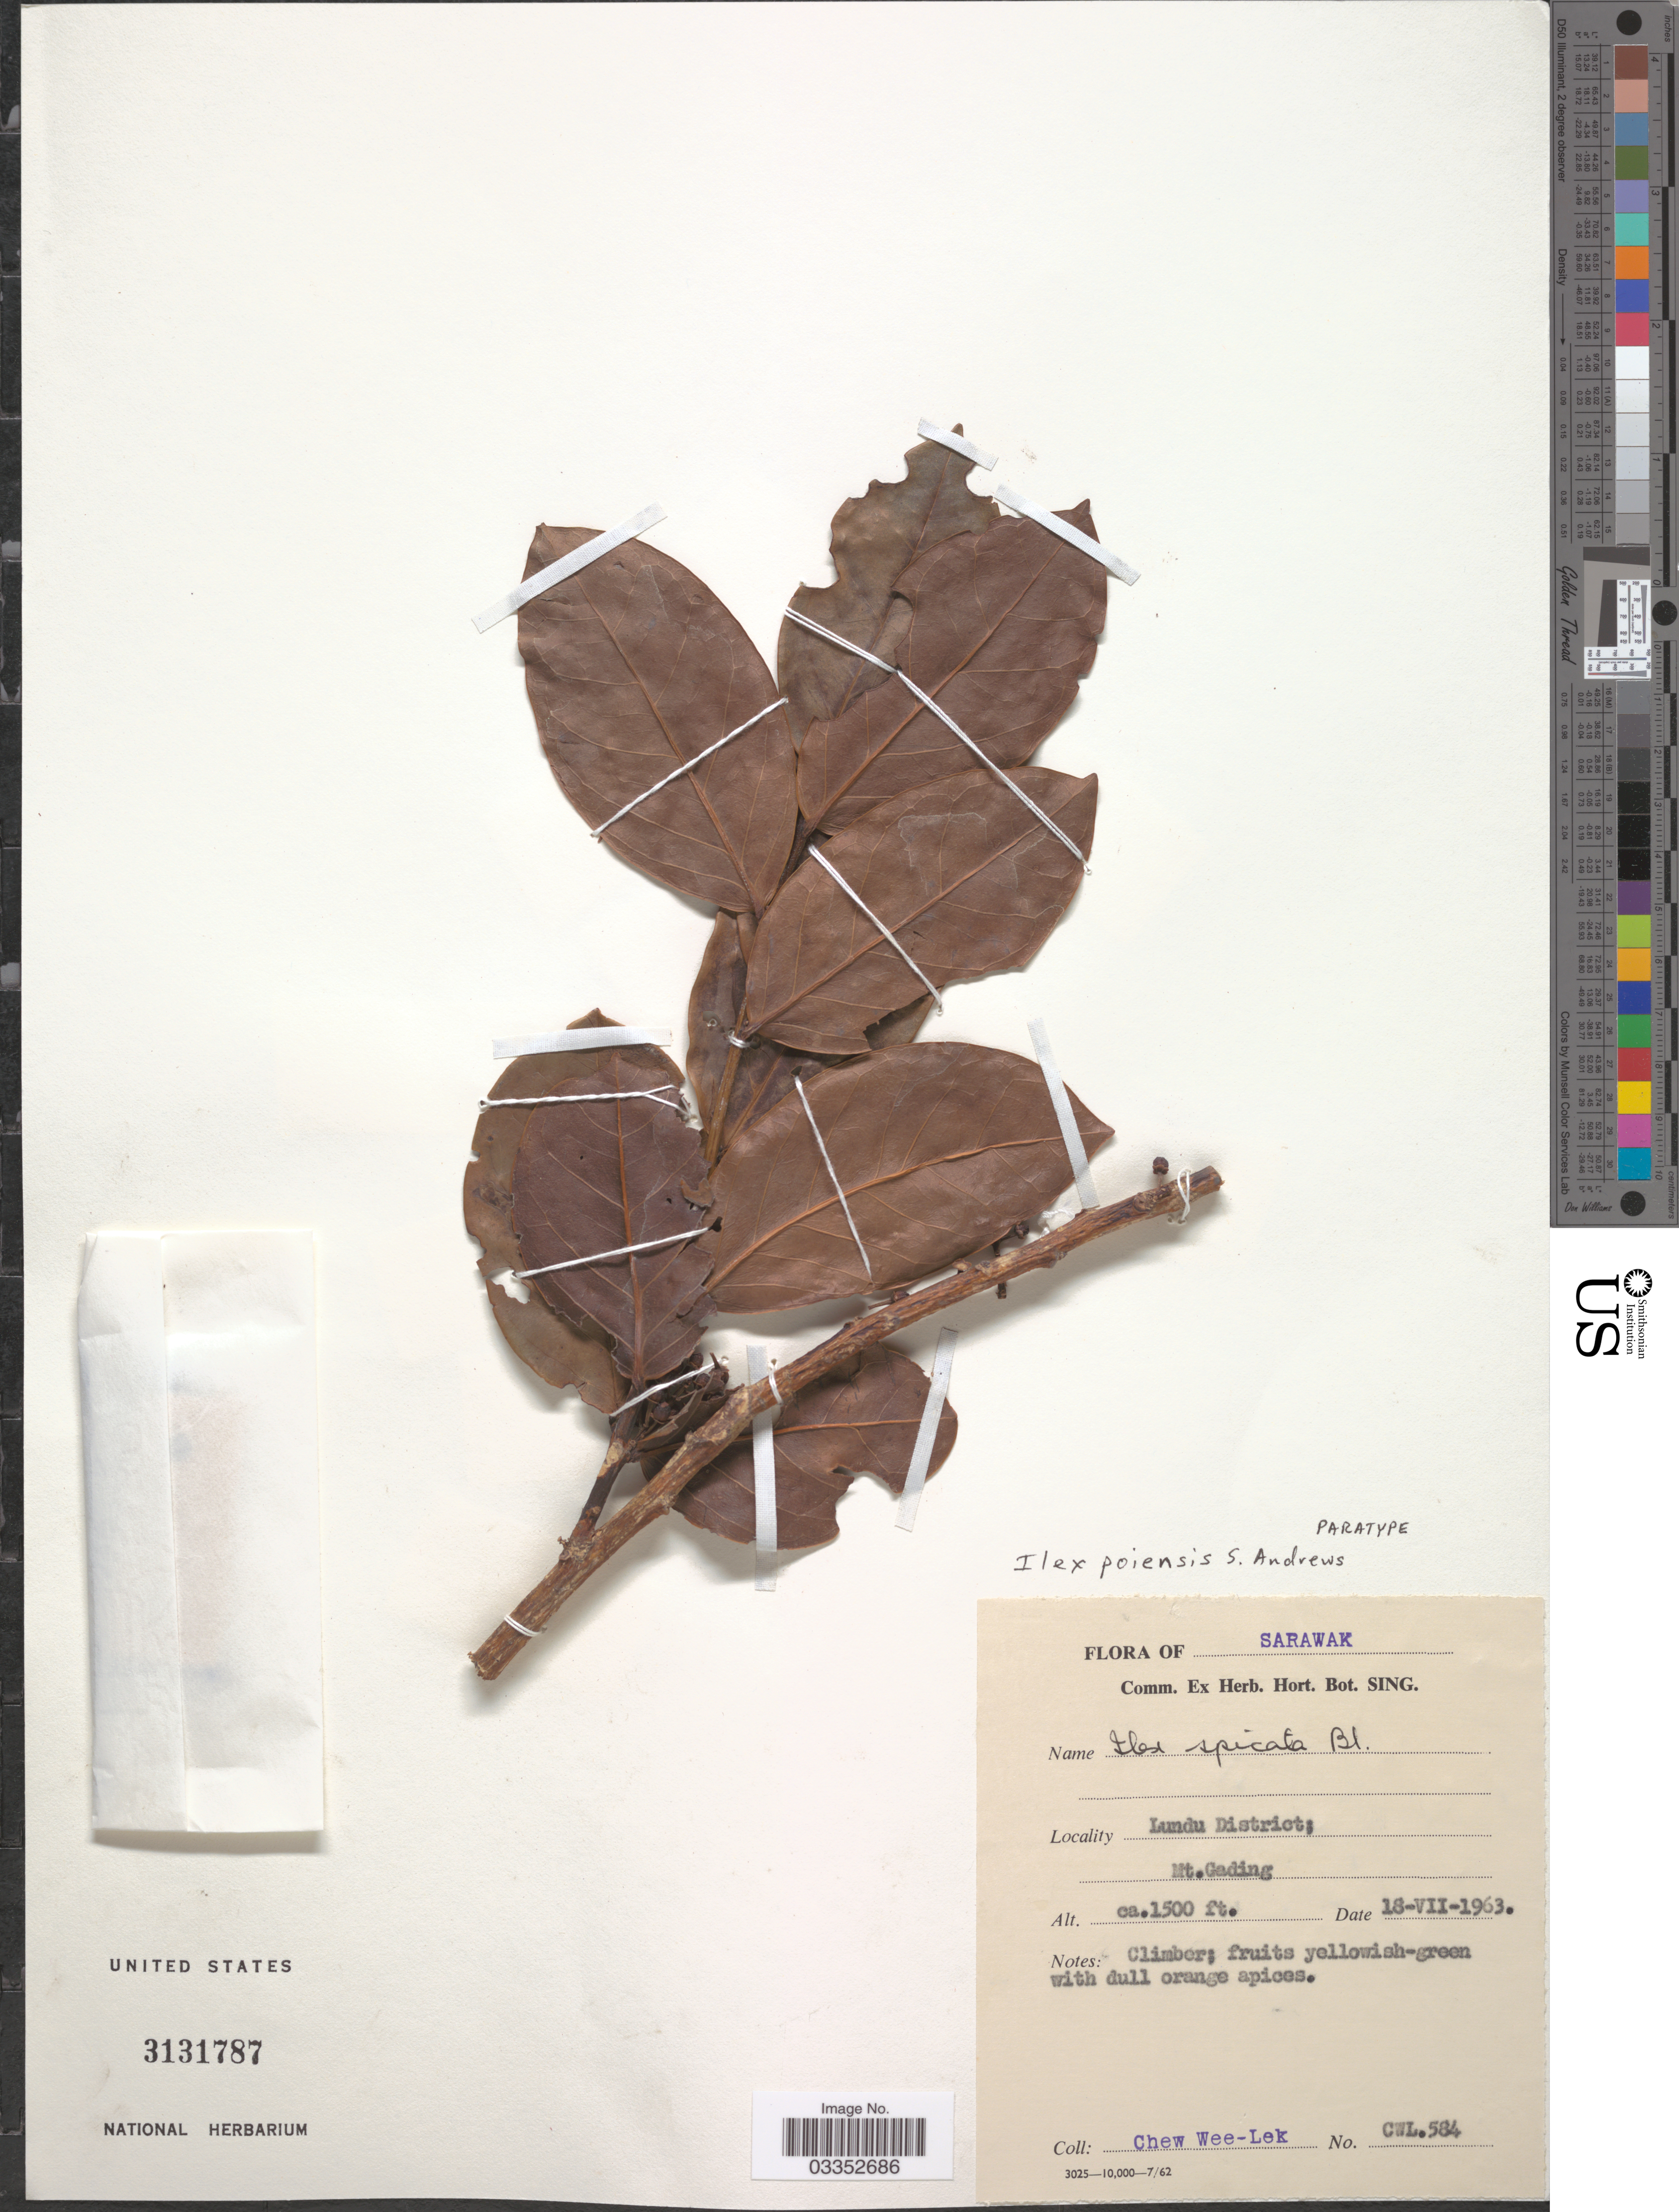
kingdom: Plantae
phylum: Tracheophyta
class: Magnoliopsida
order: Aquifoliales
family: Aquifoliaceae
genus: Ilex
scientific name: Ilex poiensis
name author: S. Andrews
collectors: C. Wee-Lek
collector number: CWL.584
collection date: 1963-07-18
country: Malaysia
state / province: Sarawak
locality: Lundu District; Mt. Gading.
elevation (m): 457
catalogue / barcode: US 3131787